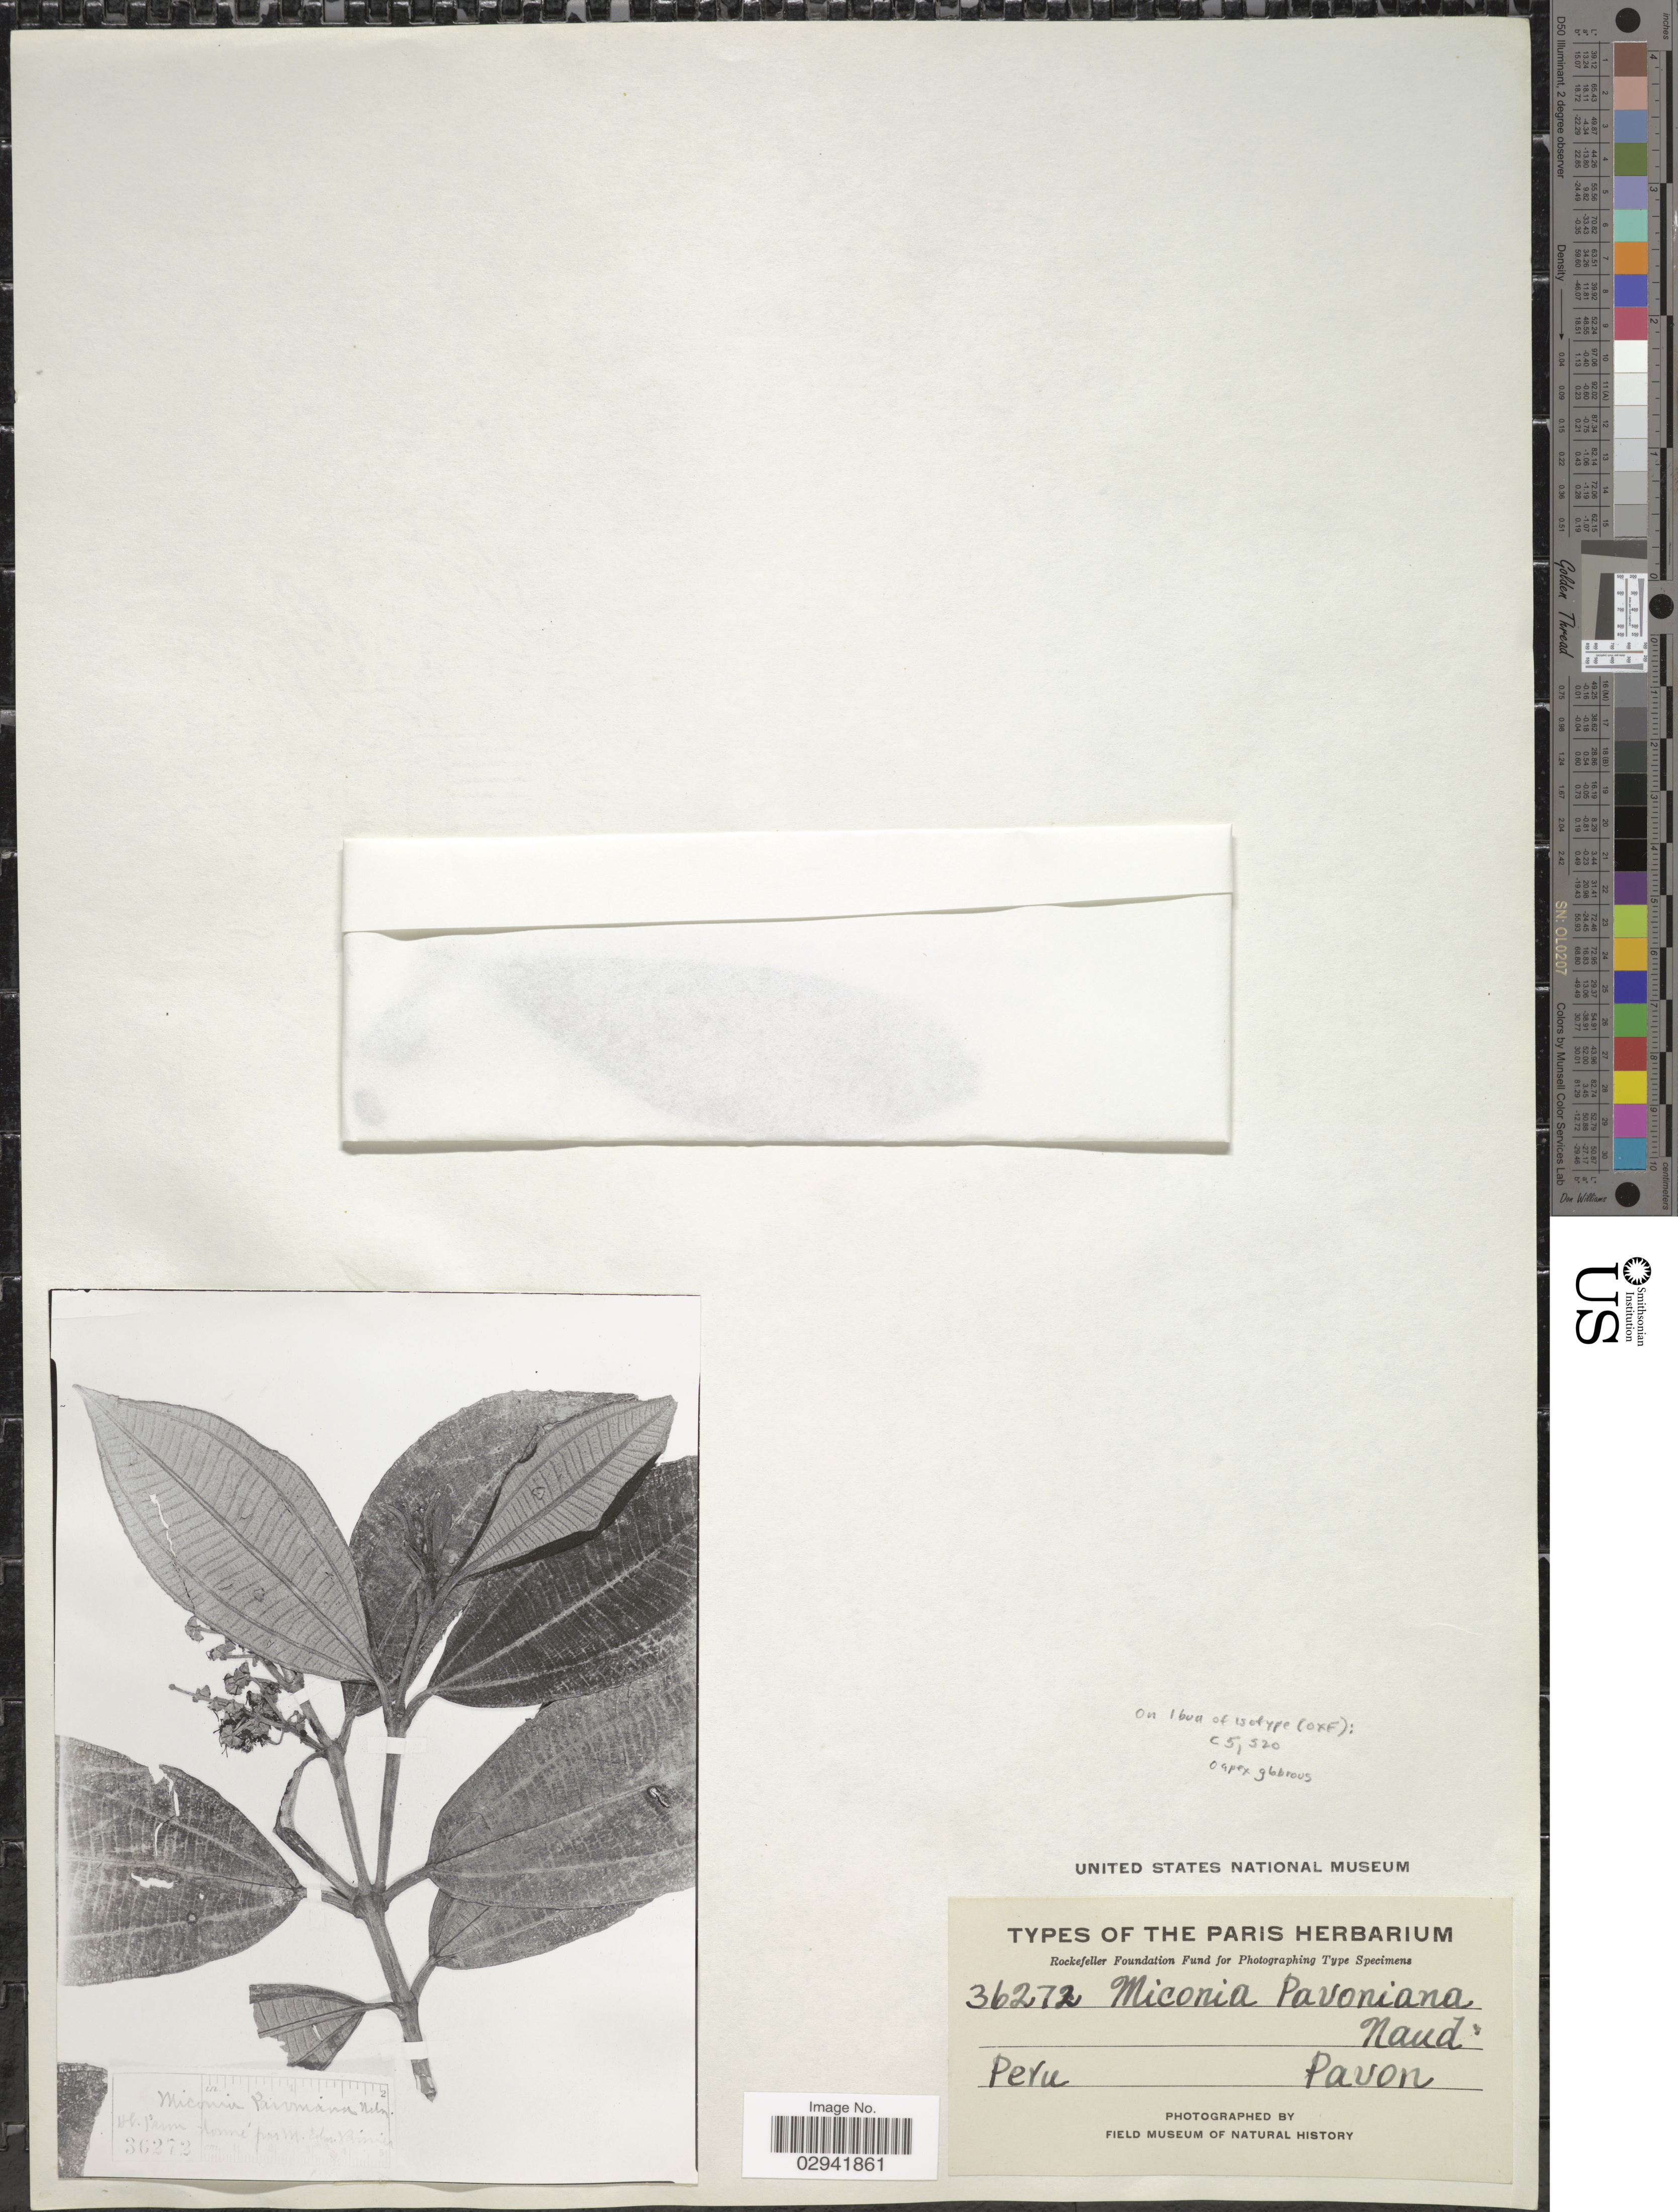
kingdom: Plantae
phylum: Tracheophyta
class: Magnoliopsida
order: Myrtales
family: Melastomataceae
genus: Miconia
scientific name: Miconia pavoniana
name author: Naudin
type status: Type Collection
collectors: J. A. Pavón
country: Peru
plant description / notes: Photograph and fragmentary material of type specimen ex herb. Paris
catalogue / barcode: US 102999